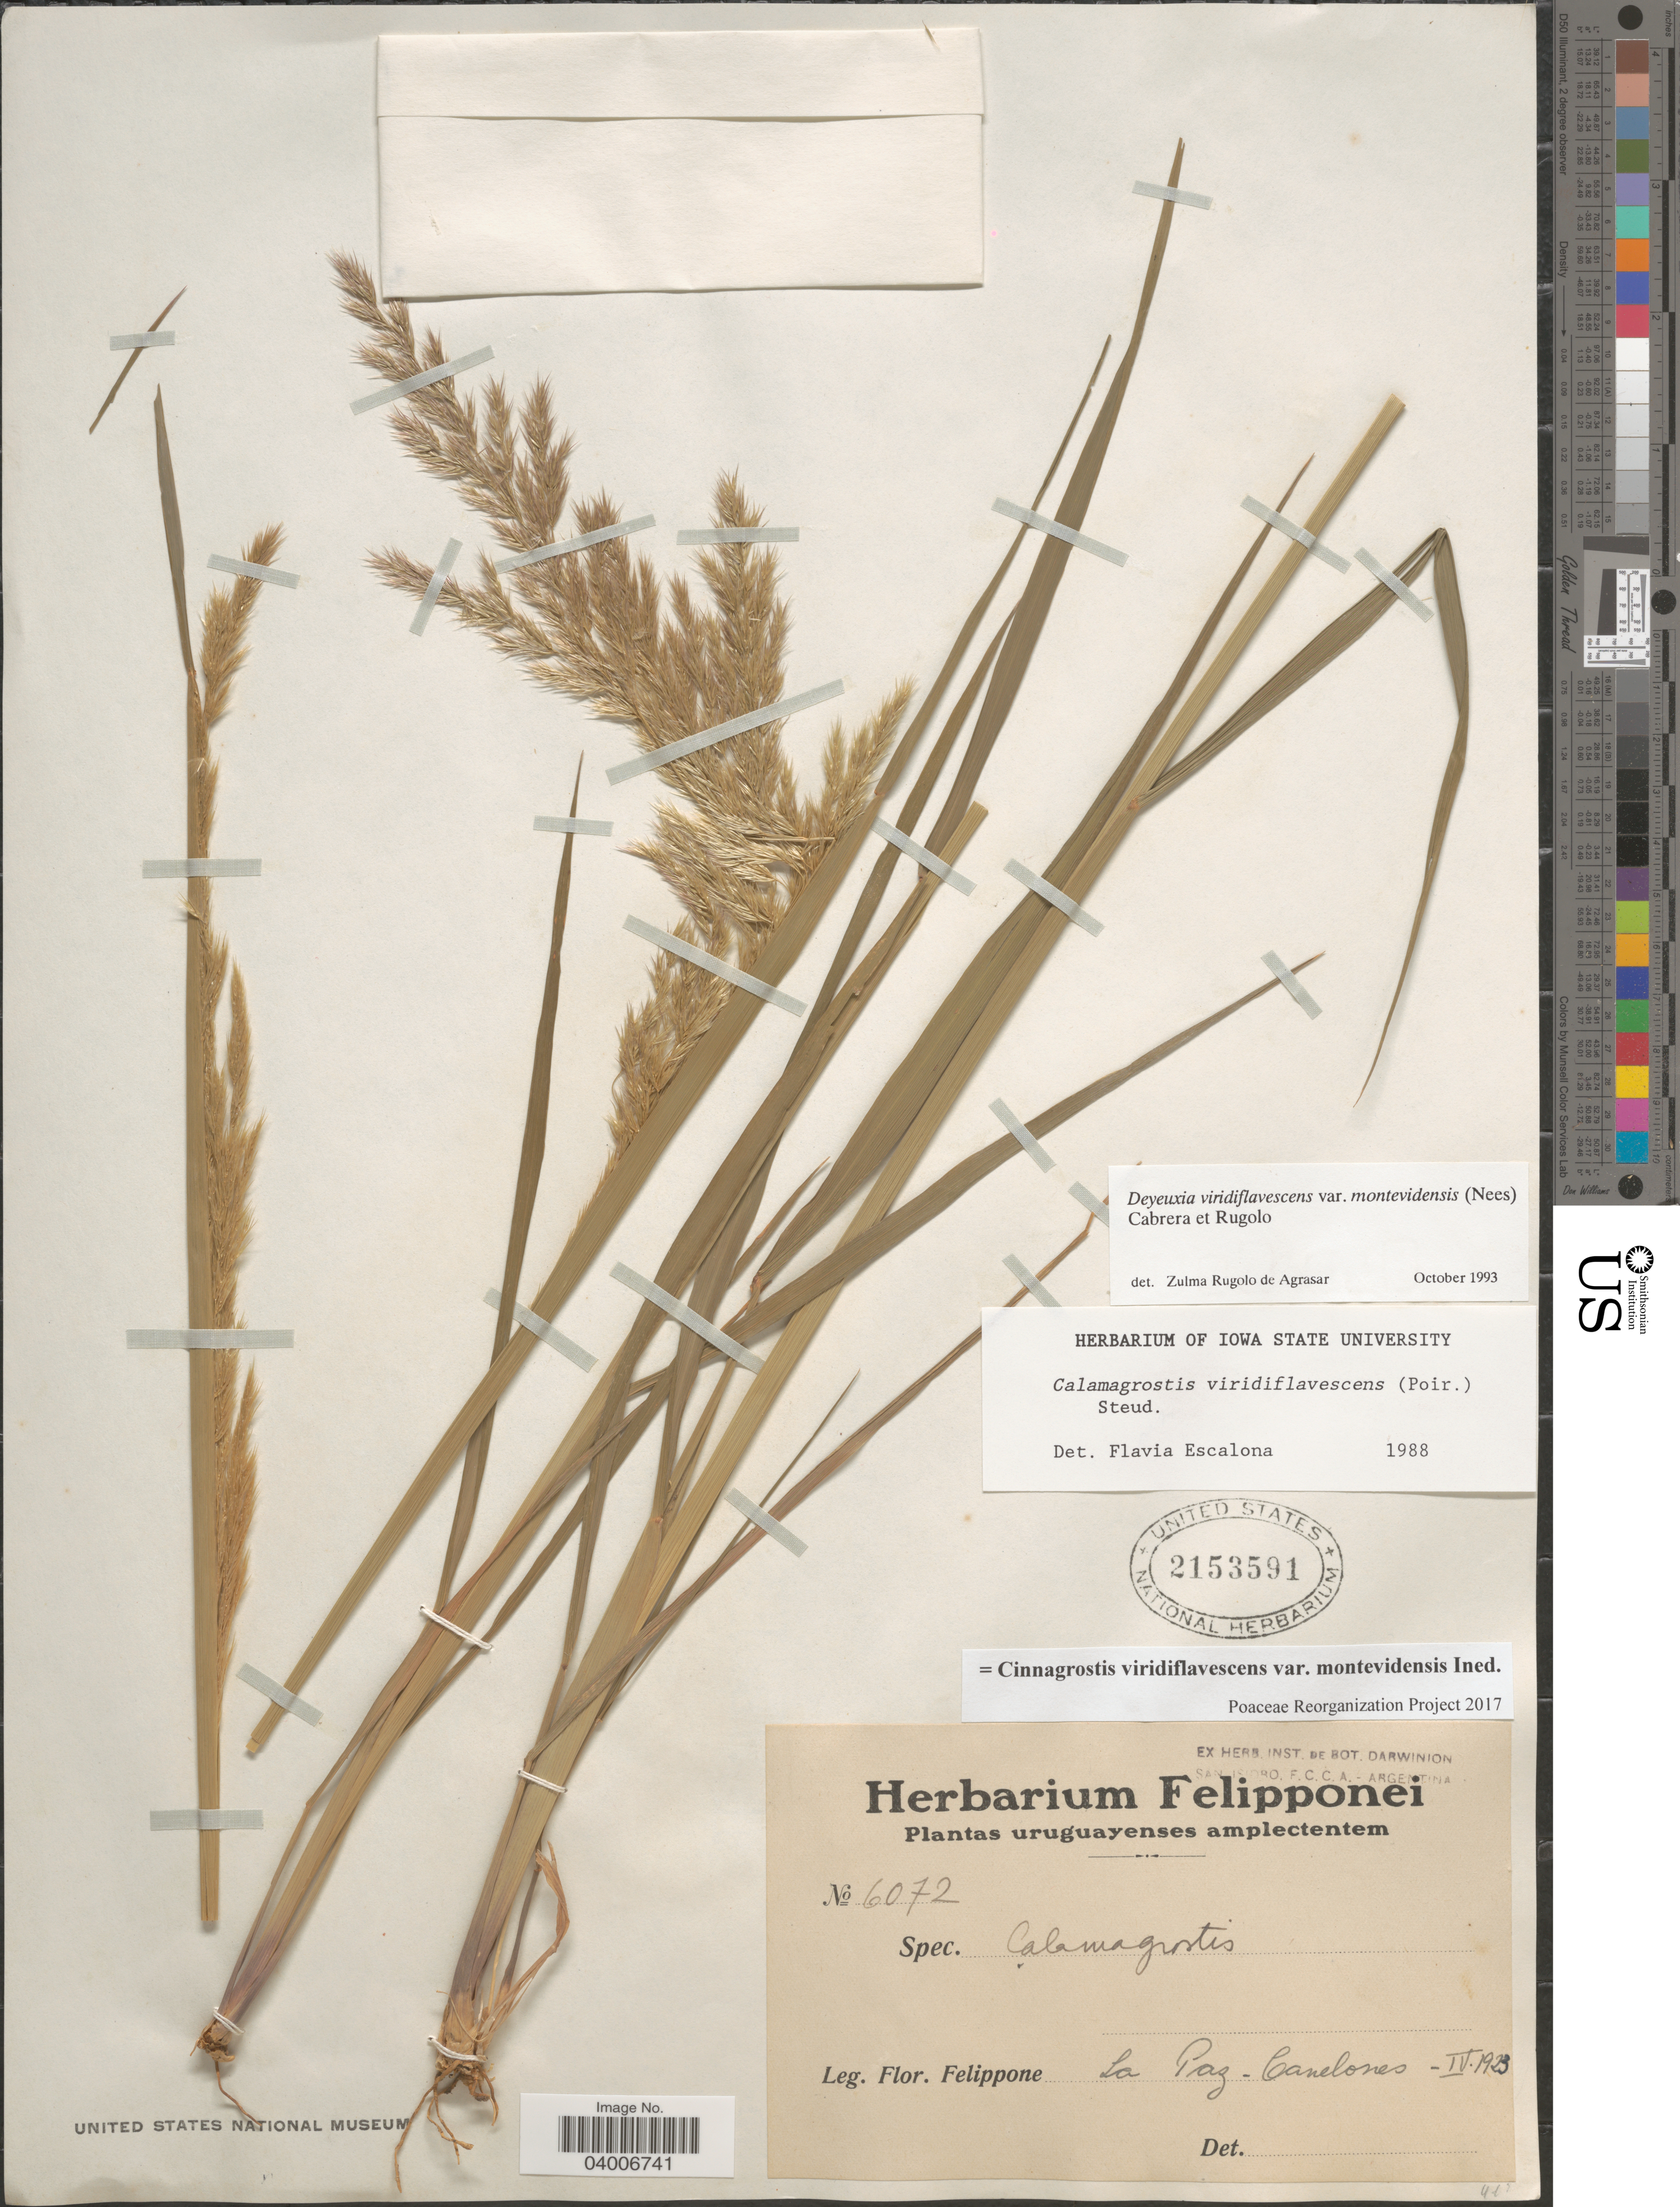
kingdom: Plantae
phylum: Tracheophyta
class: Liliopsida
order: Poales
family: Poaceae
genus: Cinnagrostis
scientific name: Cinnagrostis viridiflavescens var. montevidensis ined.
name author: (Nees) P.M. Peterson et al.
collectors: F. Felippone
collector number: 6072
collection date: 1923-04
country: Uruguay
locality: La Paz - Canelones.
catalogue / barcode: US 2153591